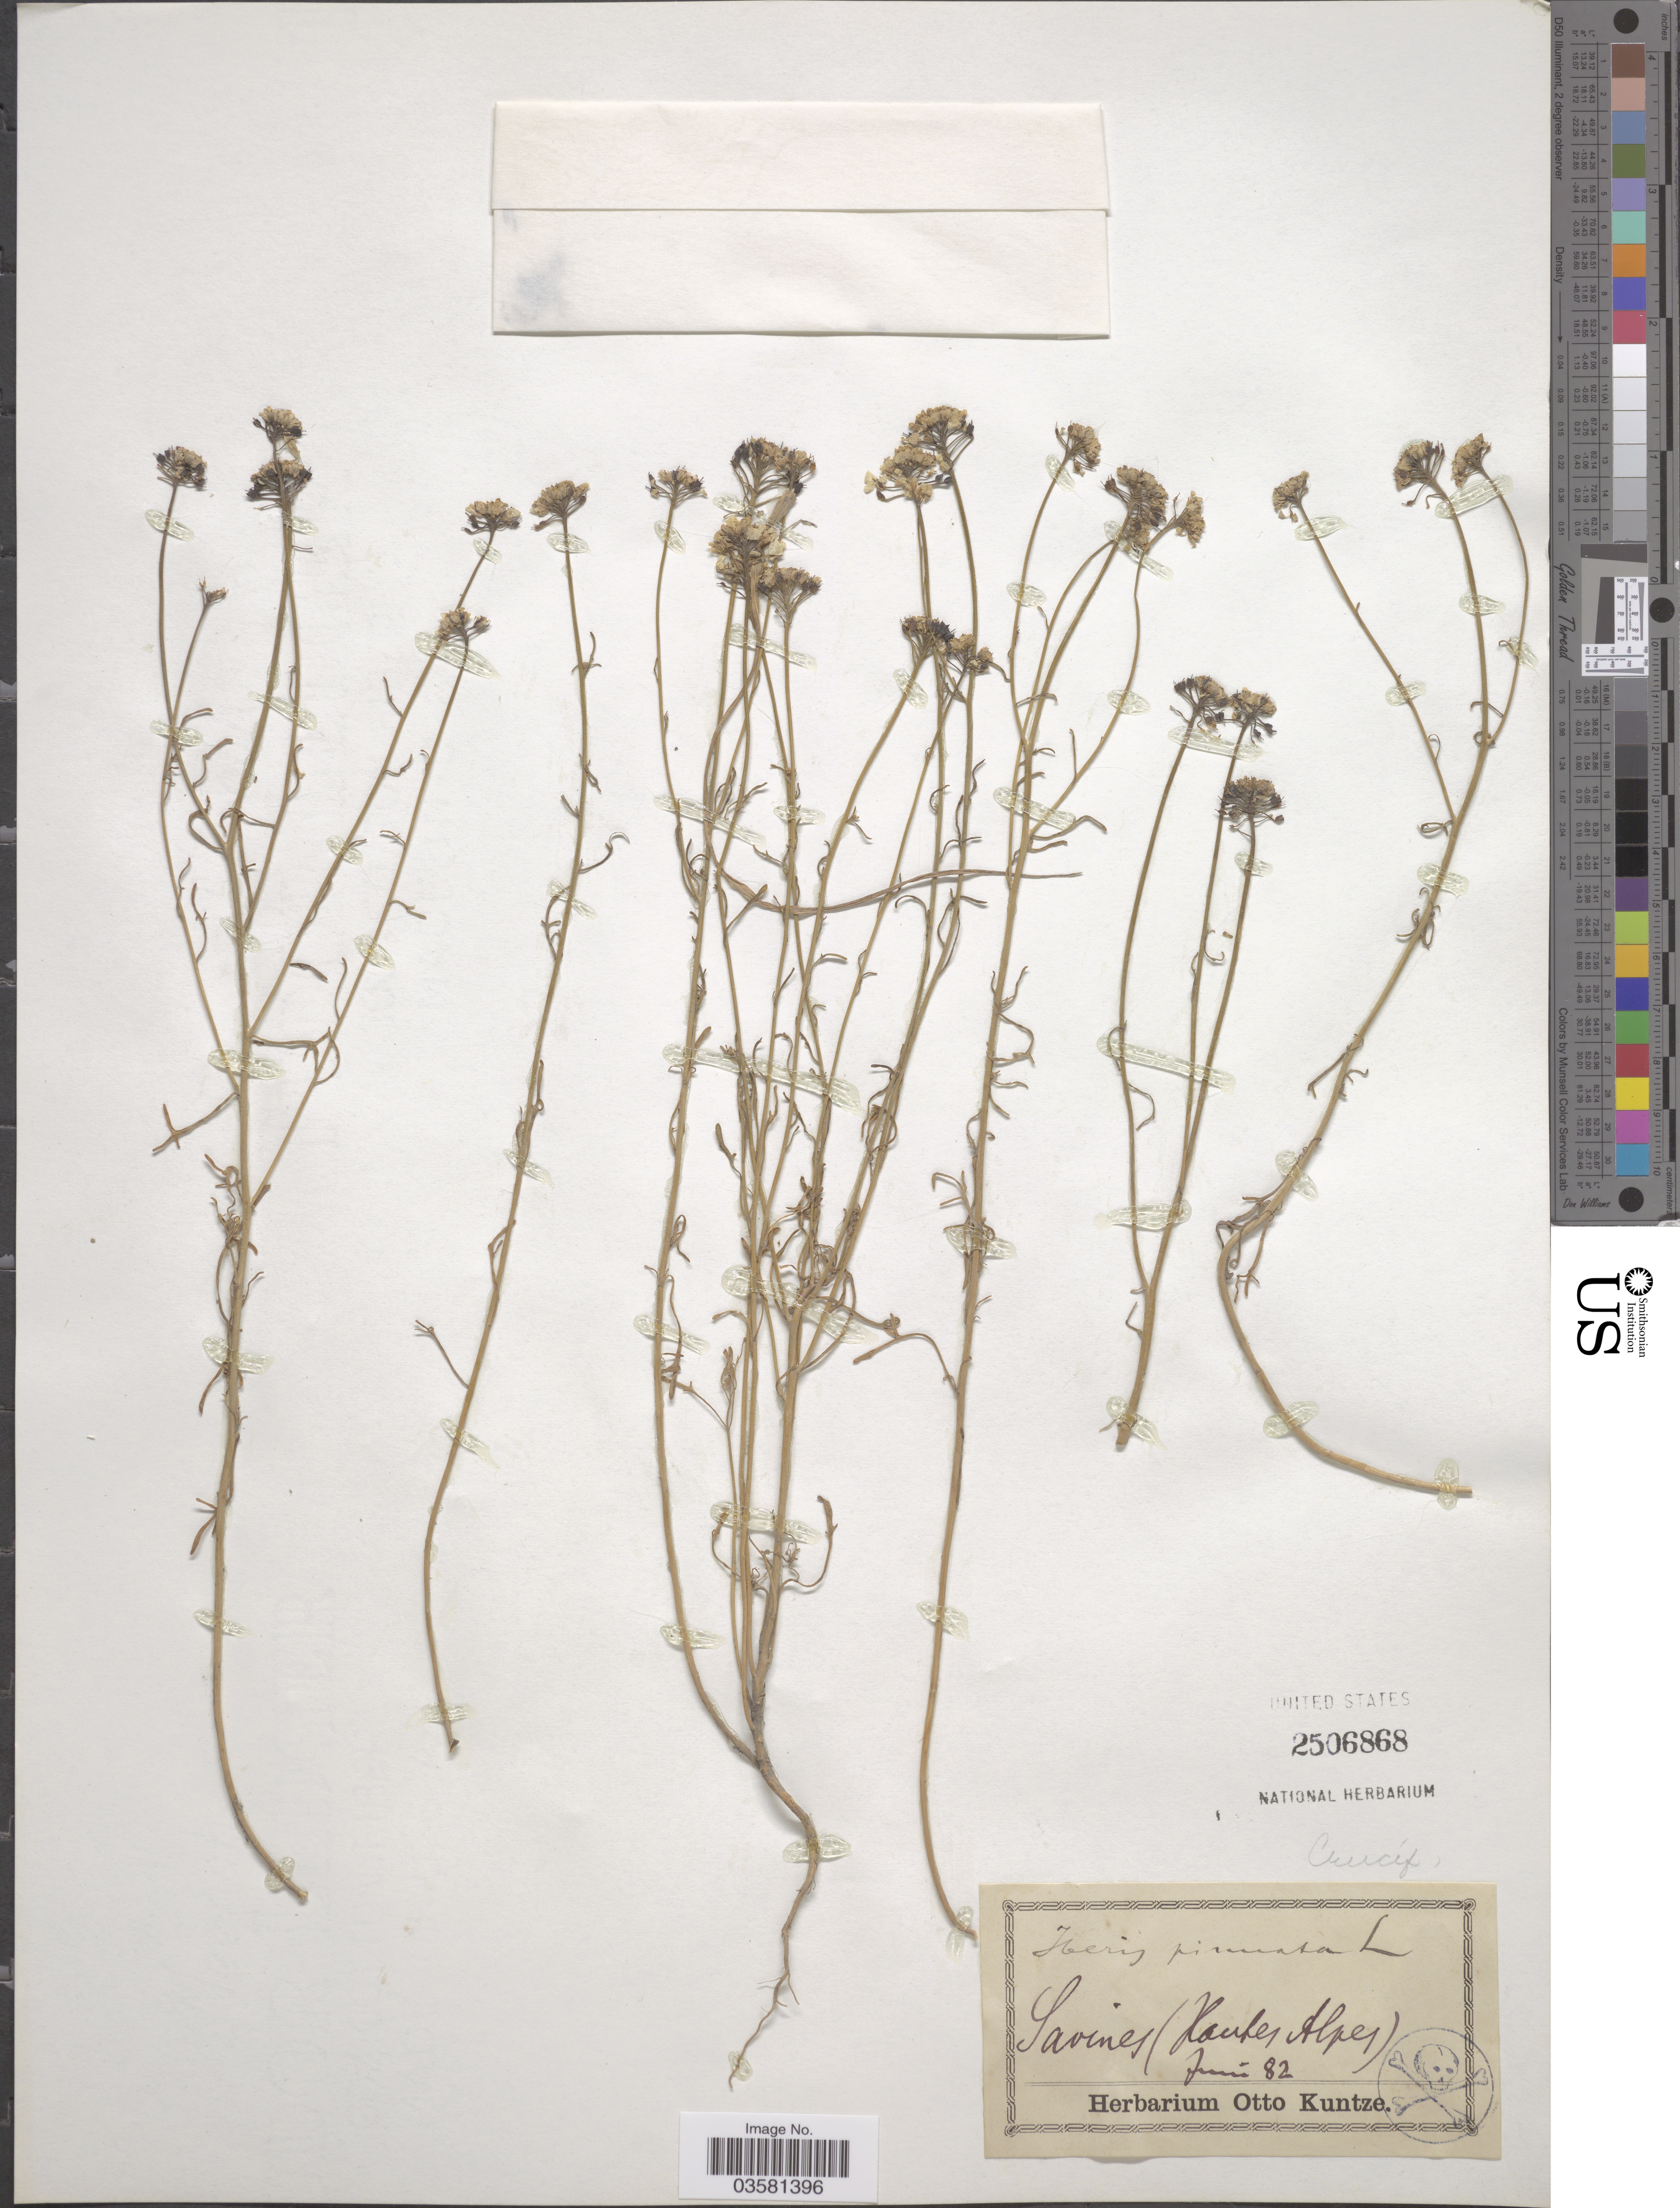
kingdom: Plantae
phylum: Tracheophyta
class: Magnoliopsida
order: Brassicales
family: Brassicaceae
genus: Iberis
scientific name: Iberis pectinata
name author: Boiss. & Reut.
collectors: ex herb. Otto Kuntze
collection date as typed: Transcribed d/m/y: /6/82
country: France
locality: Savines (Hautes Alpes).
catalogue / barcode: US 2506868